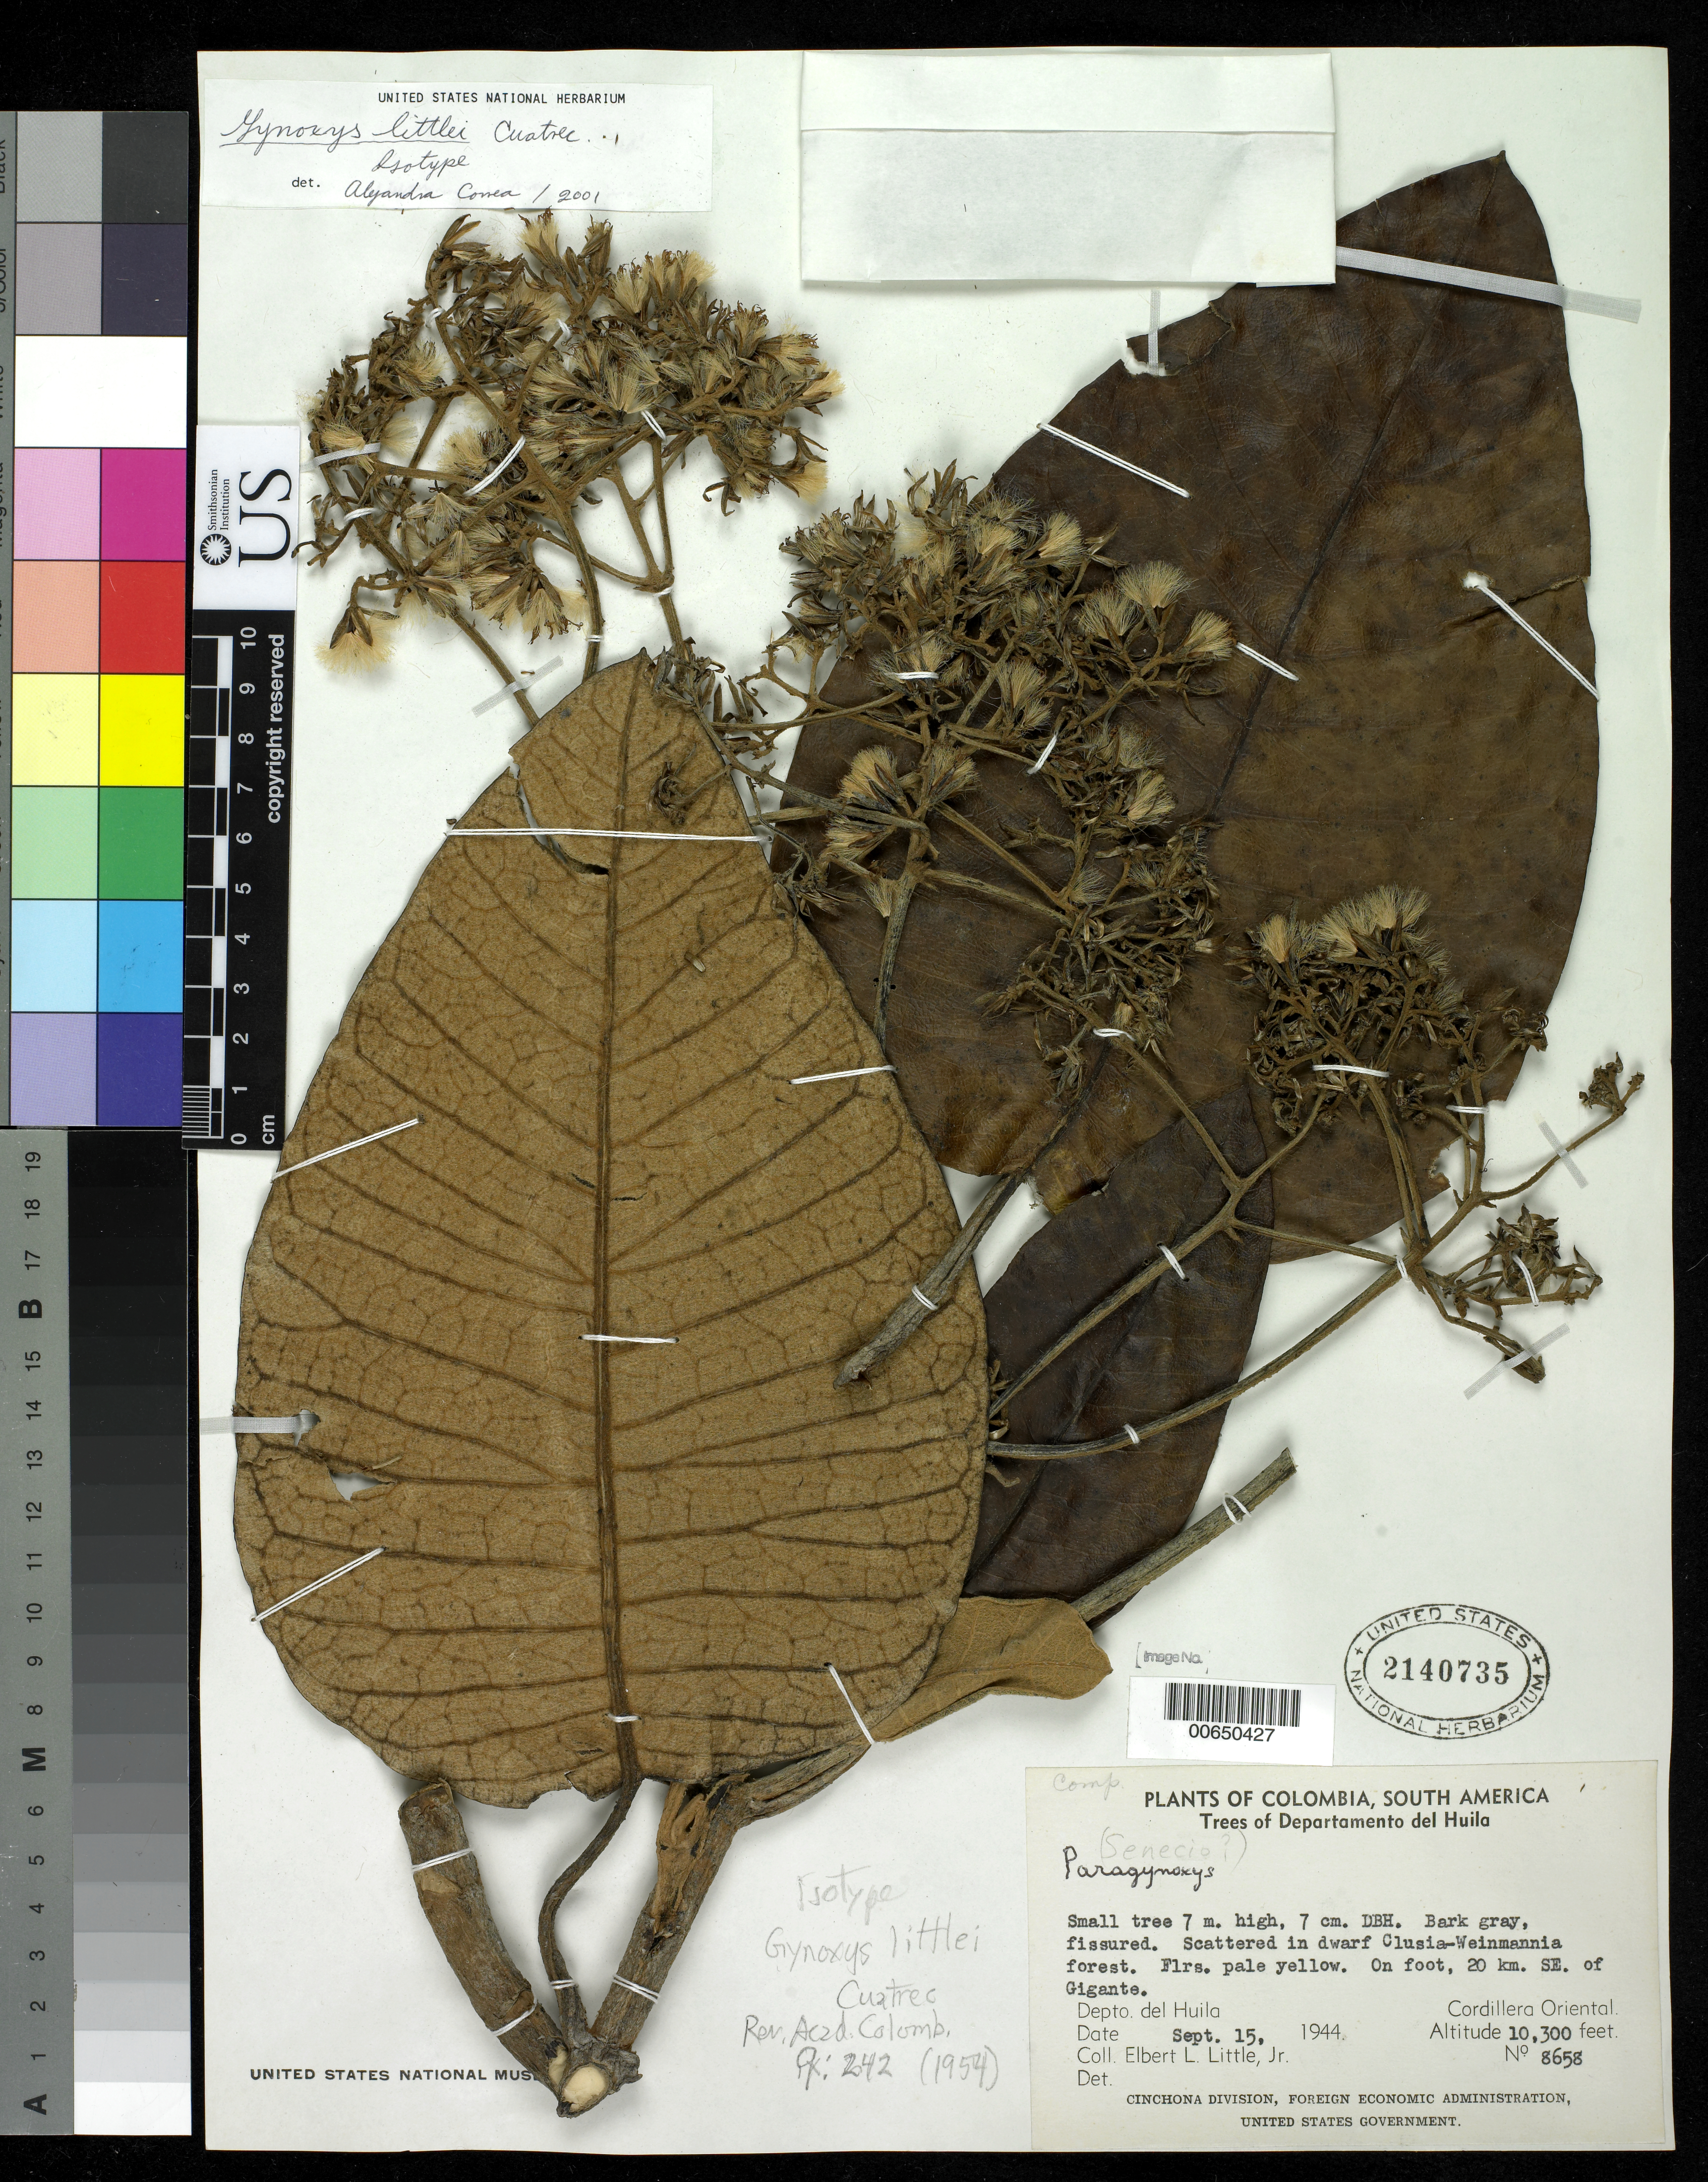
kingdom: Plantae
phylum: Tracheophyta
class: Magnoliopsida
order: Asterales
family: Asteraceae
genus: Gynoxys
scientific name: Gynoxys littlei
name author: Cuatrec.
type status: Isotype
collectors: E. L. Little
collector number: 8658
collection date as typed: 15 Sep 1944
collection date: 1944-09-15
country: Colombia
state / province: Huila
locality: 20 km SE of Gigante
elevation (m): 3139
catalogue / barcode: US 2140735